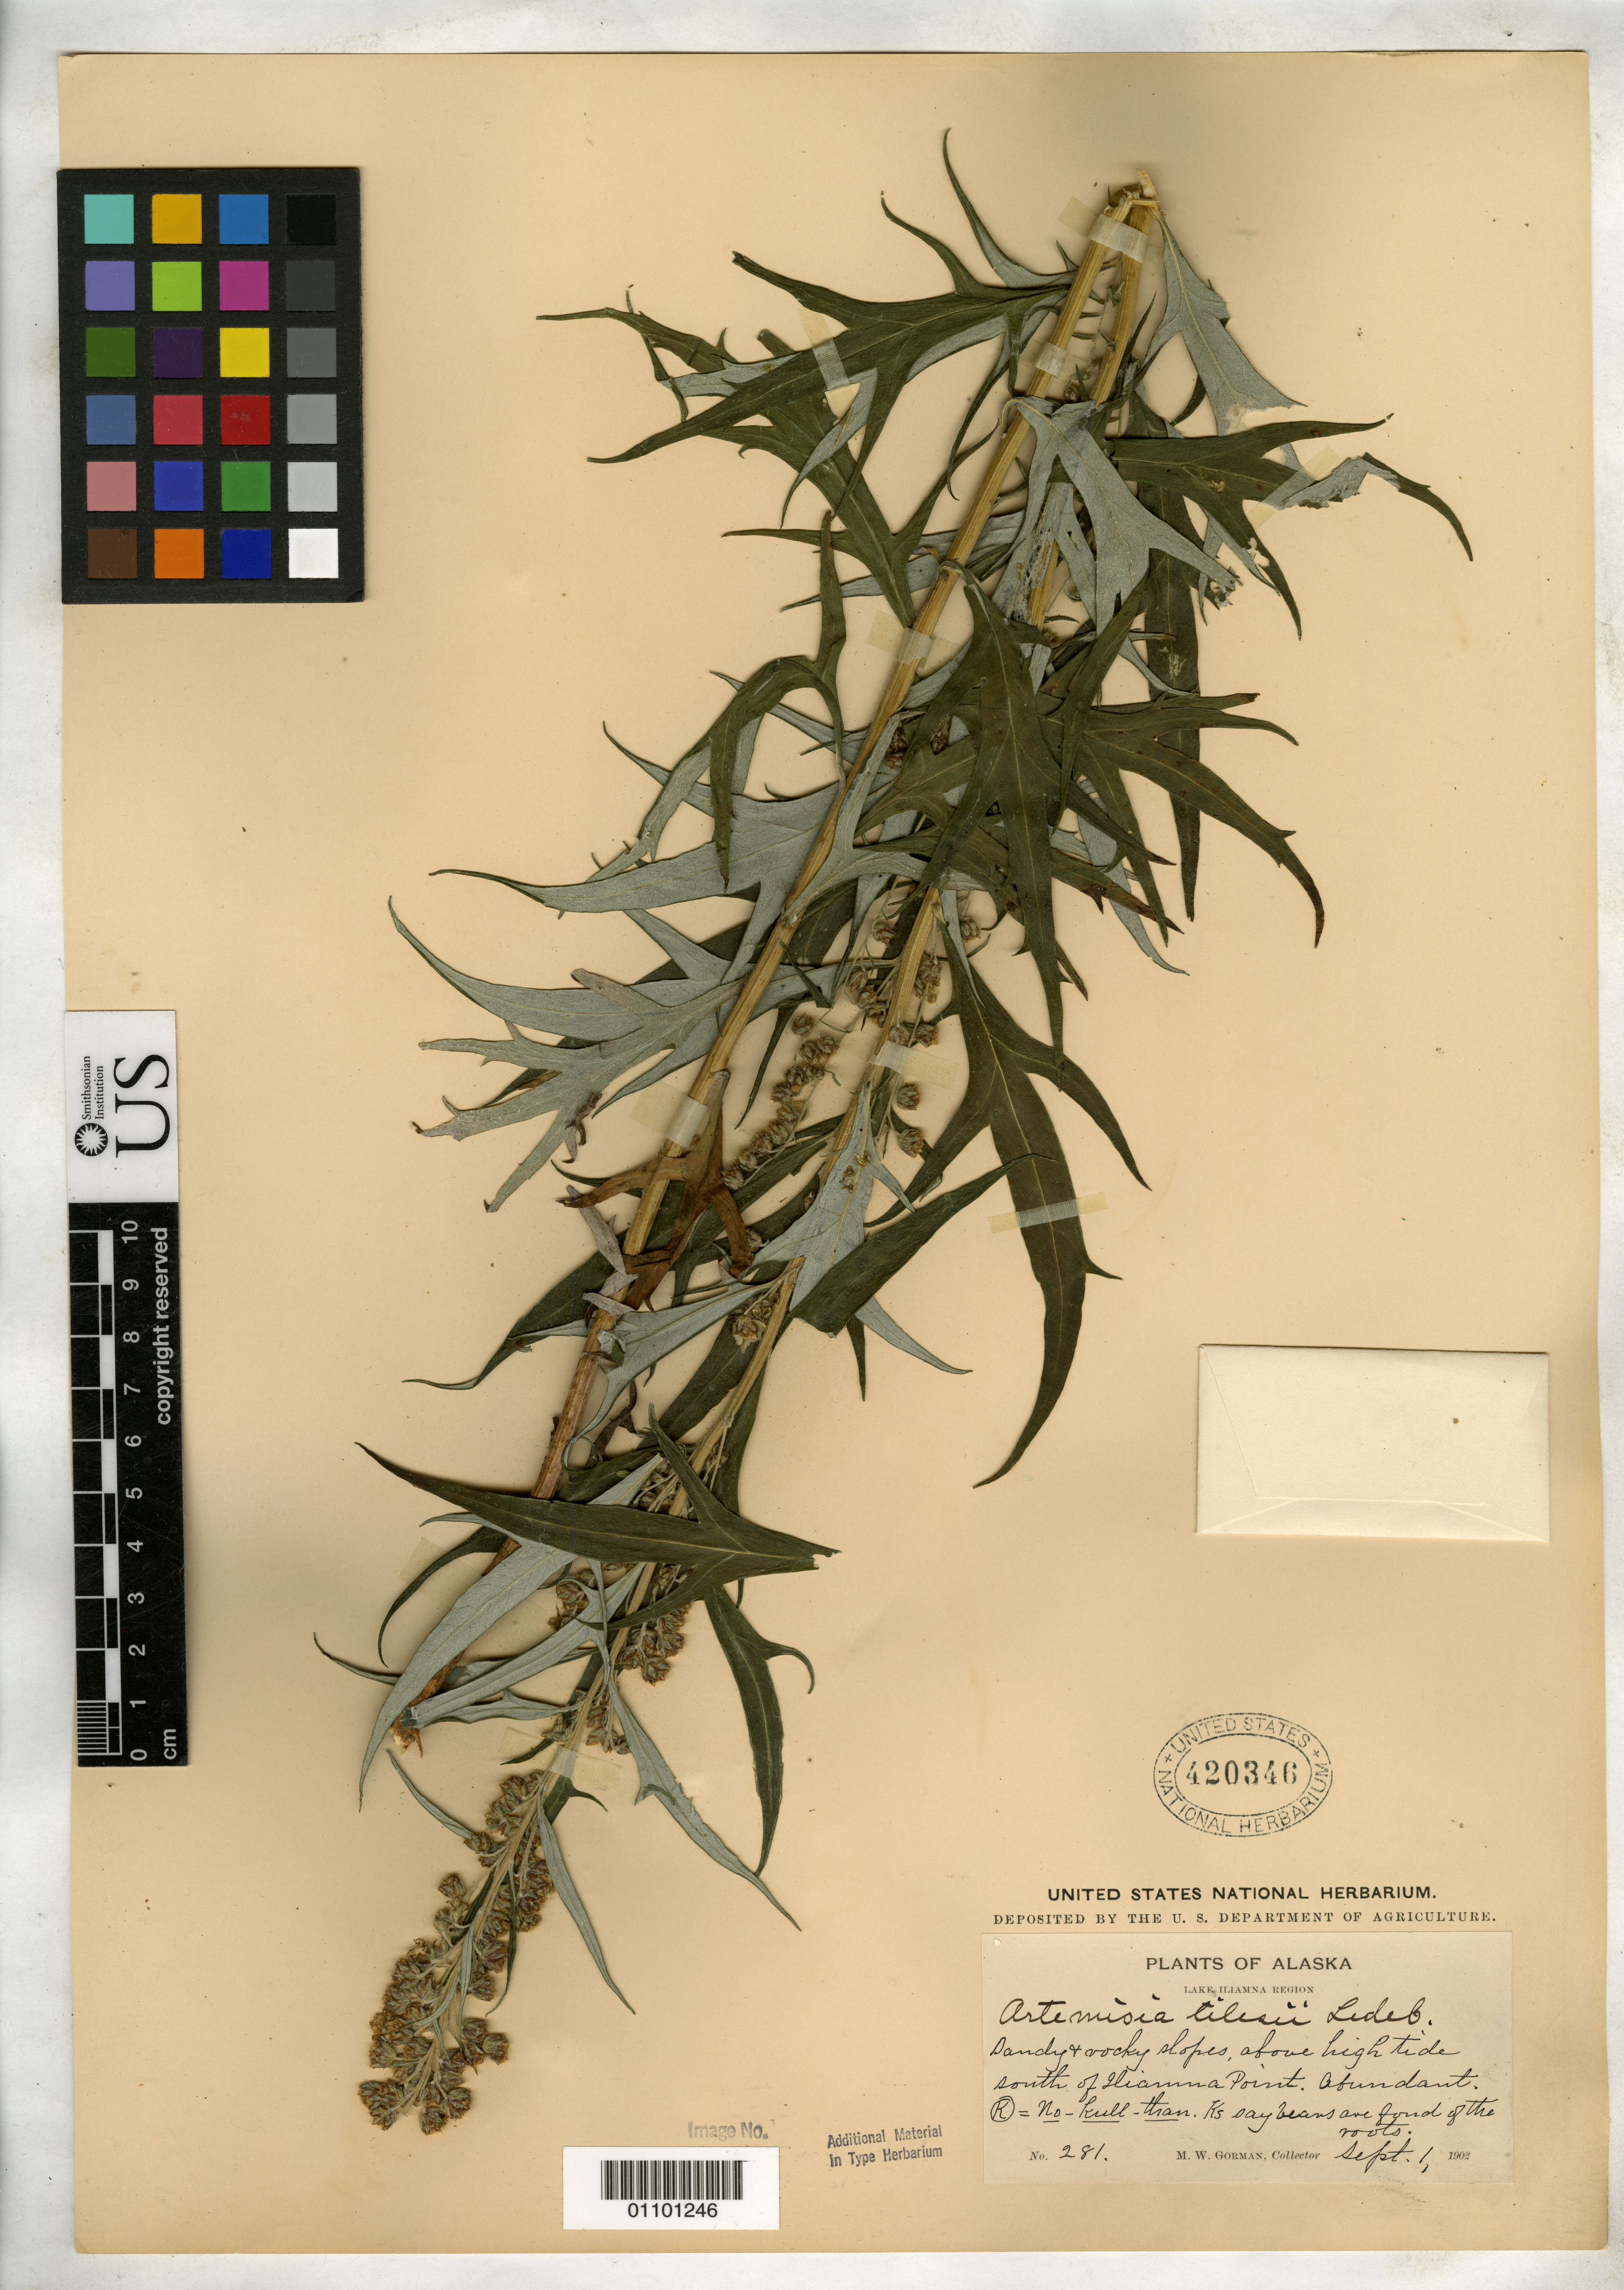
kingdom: Plantae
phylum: Tracheophyta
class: Magnoliopsida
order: Asterales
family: Asteraceae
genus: Artemisia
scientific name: Artemisia gormanii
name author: Rydb.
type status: Isotype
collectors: M. W. Gorman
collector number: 281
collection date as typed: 01 Sep 1902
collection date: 1902-09-01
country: United States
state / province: Alaska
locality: Lake Iliamna region.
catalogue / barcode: US 420346